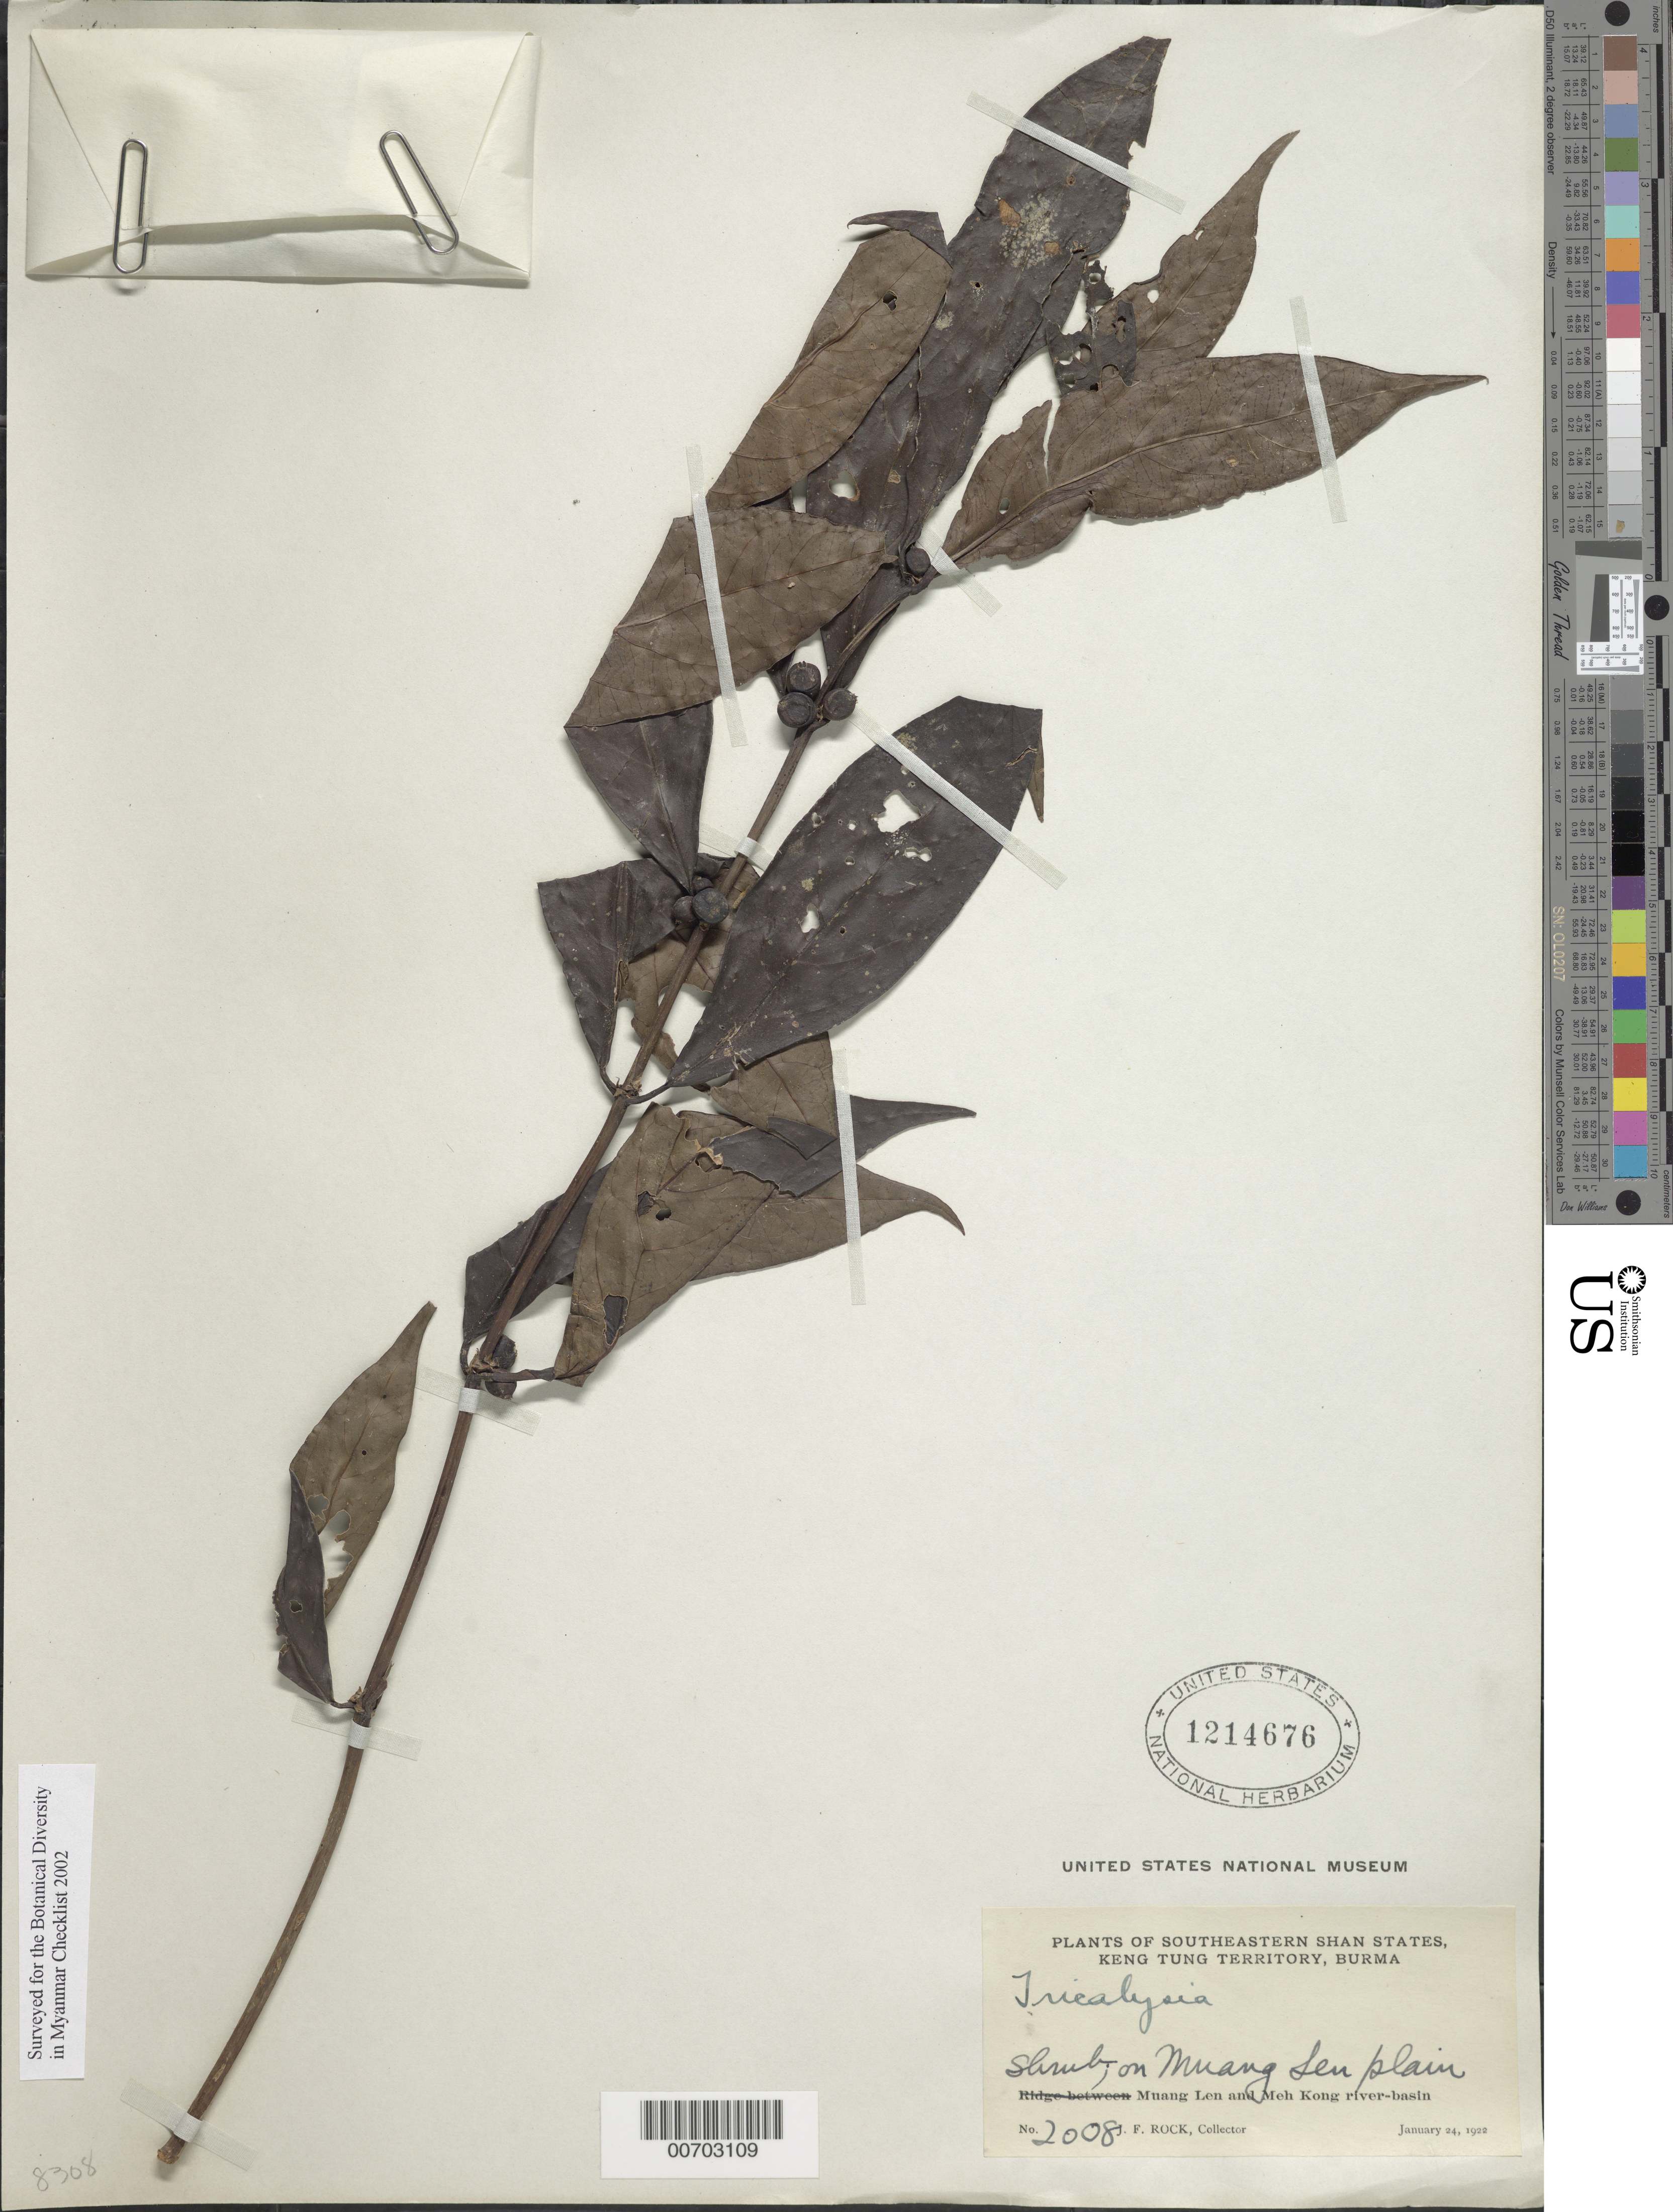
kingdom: Plantae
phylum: Tracheophyta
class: Magnoliopsida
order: Gentianales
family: Rubiaceae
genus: Tricalysia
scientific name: Tricalysia sp.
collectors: J. F. Rock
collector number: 2008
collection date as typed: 24 Jan 1922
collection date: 1922-01-24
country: Myanmar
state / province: Shan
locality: Southeastern Shan States, Keng Tung Terr., betw. Muang Len and Meh Kong river basin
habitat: Plain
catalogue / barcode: US 1214676